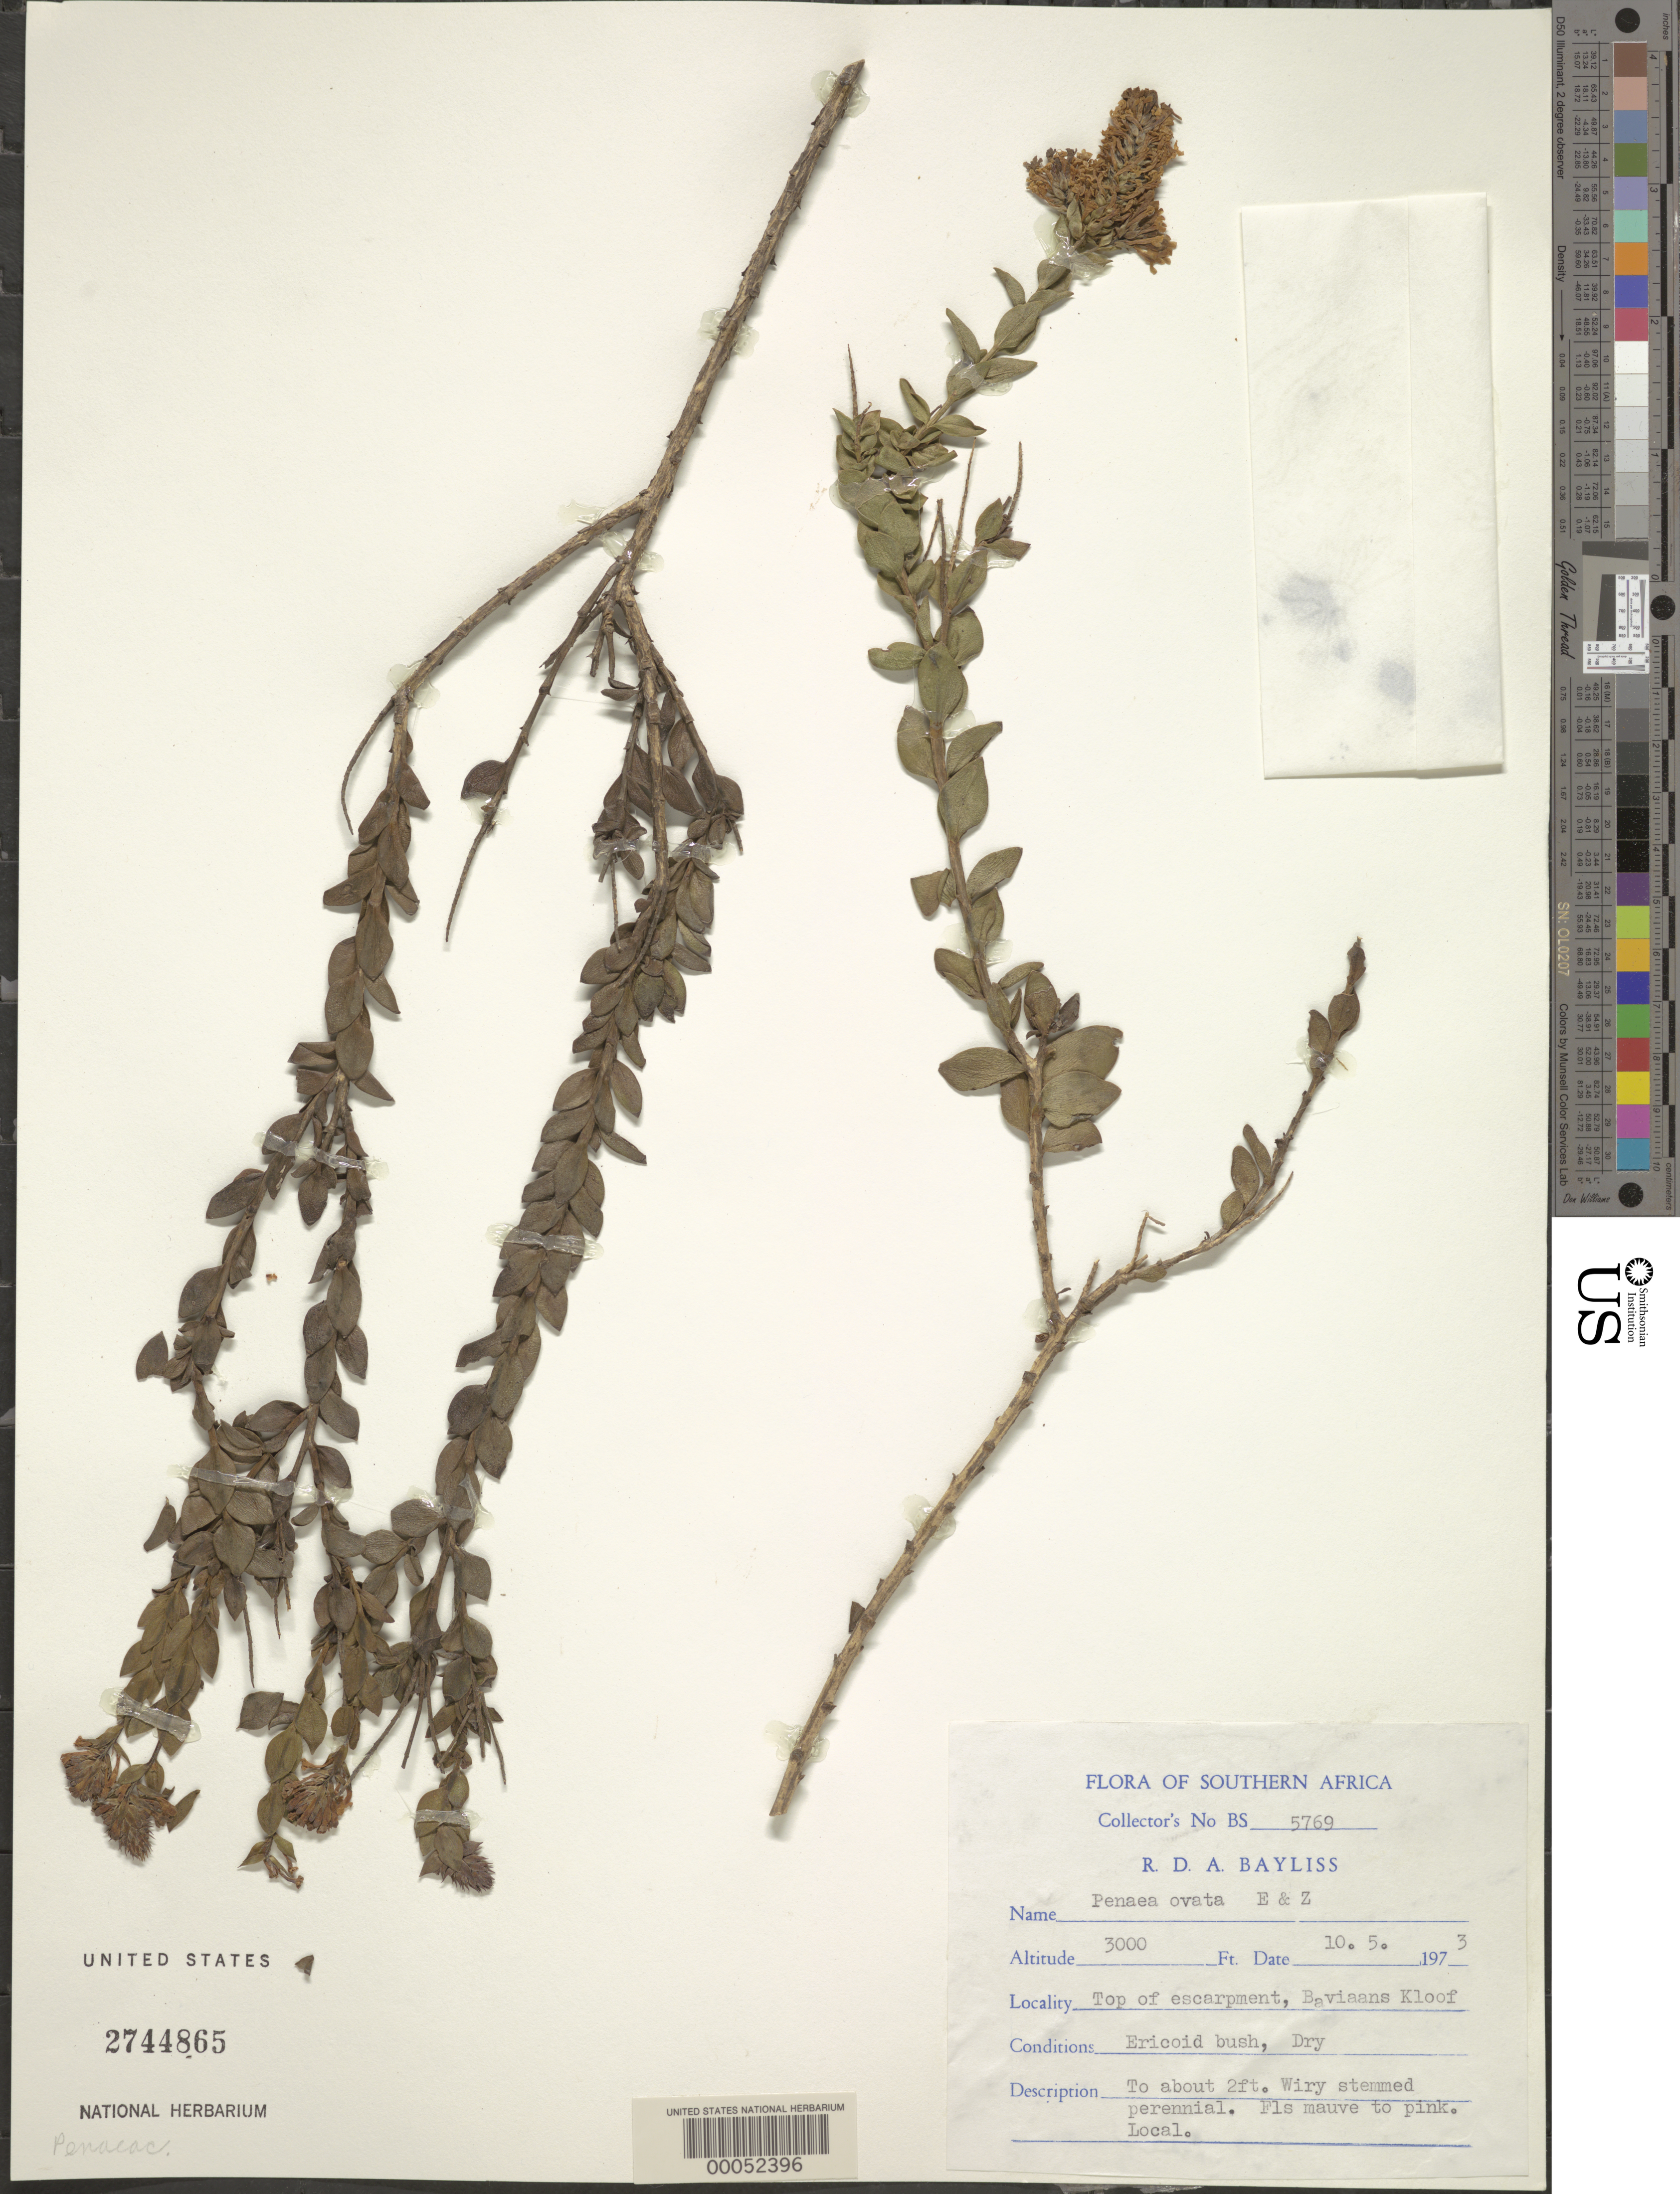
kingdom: Plantae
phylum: Tracheophyta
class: Magnoliopsida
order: Myrtales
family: Penaeaceae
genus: Penaea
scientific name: Penaea ovata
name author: Eckl. & Zeyh. ex A. DC.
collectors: R. D. Bayliss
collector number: Bs 5769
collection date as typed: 10 May 1973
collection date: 1973-05-10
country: South Africa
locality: Baviaans kloof, top of escarpment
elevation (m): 914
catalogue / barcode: US 2744865